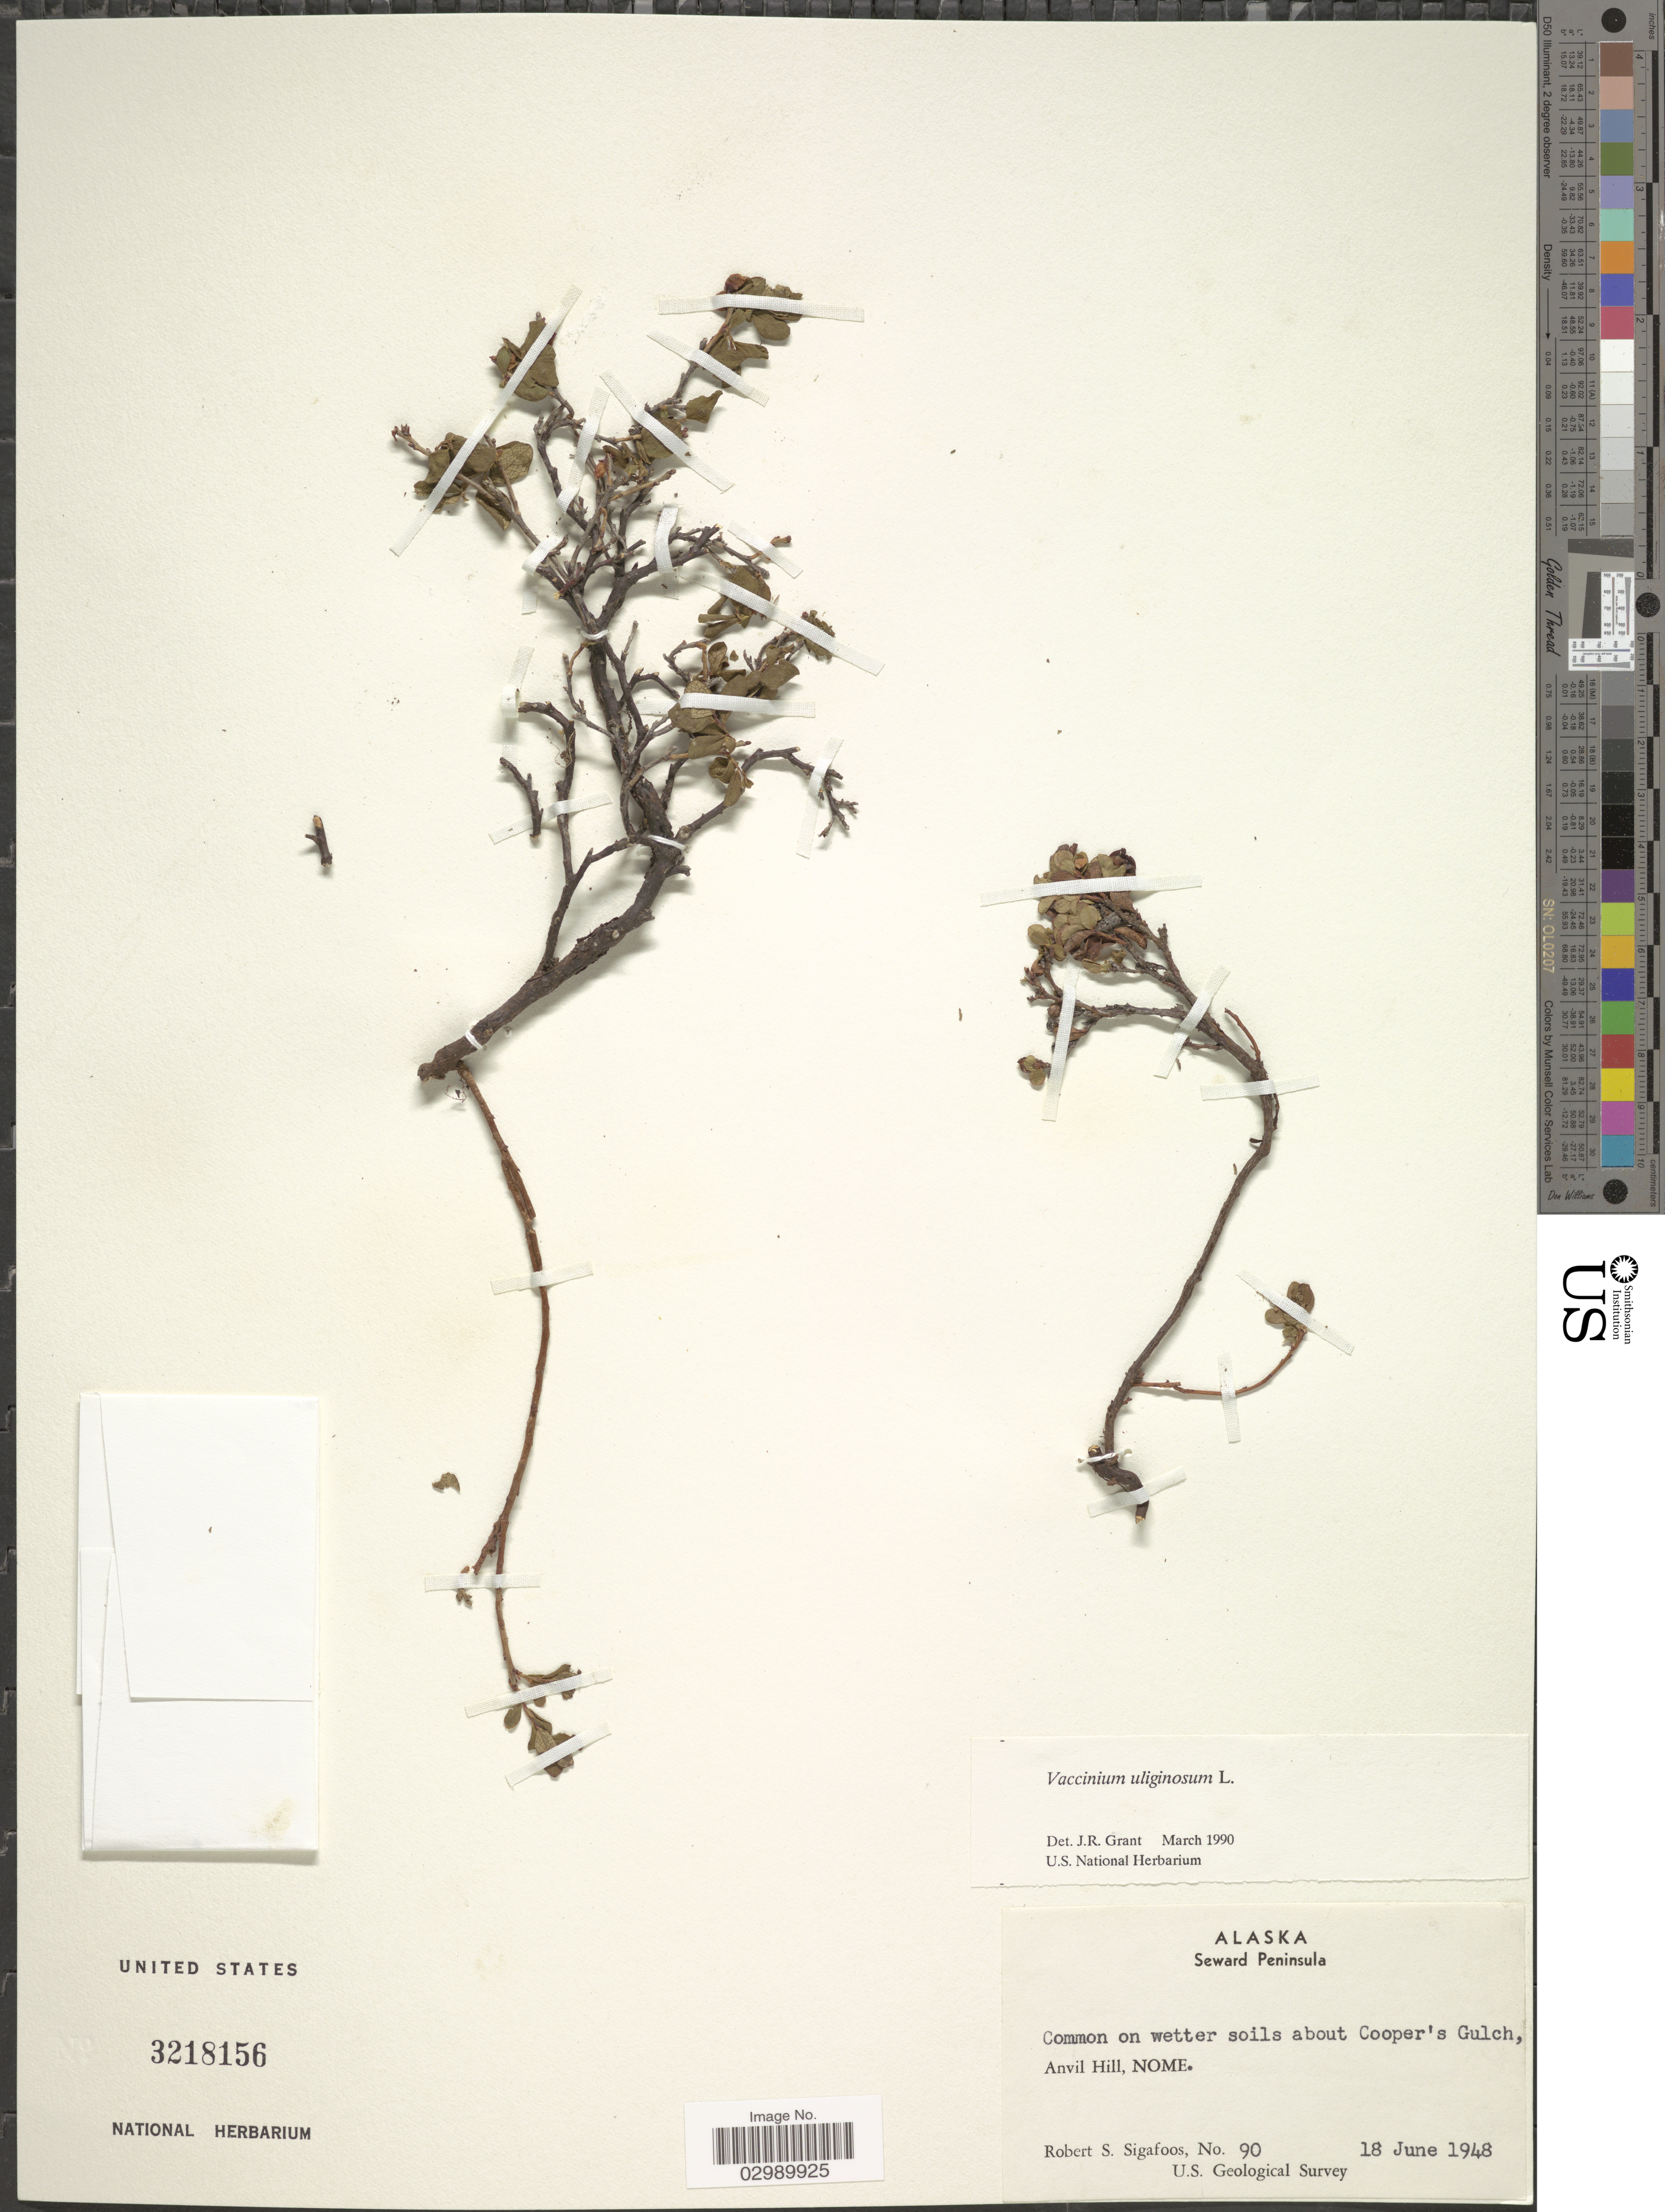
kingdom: Plantae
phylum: Tracheophyta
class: Magnoliopsida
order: Ericales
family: Ericaceae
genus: Vaccinium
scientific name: Vaccinium uliginosum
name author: L.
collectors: R. Sigafoos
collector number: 90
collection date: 1948-06-18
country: United States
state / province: Alaska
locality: Seward Peninsula, Common on wetter soils about Cooper's Gulch, Anvil Hill, Nome.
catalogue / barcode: US 3218156